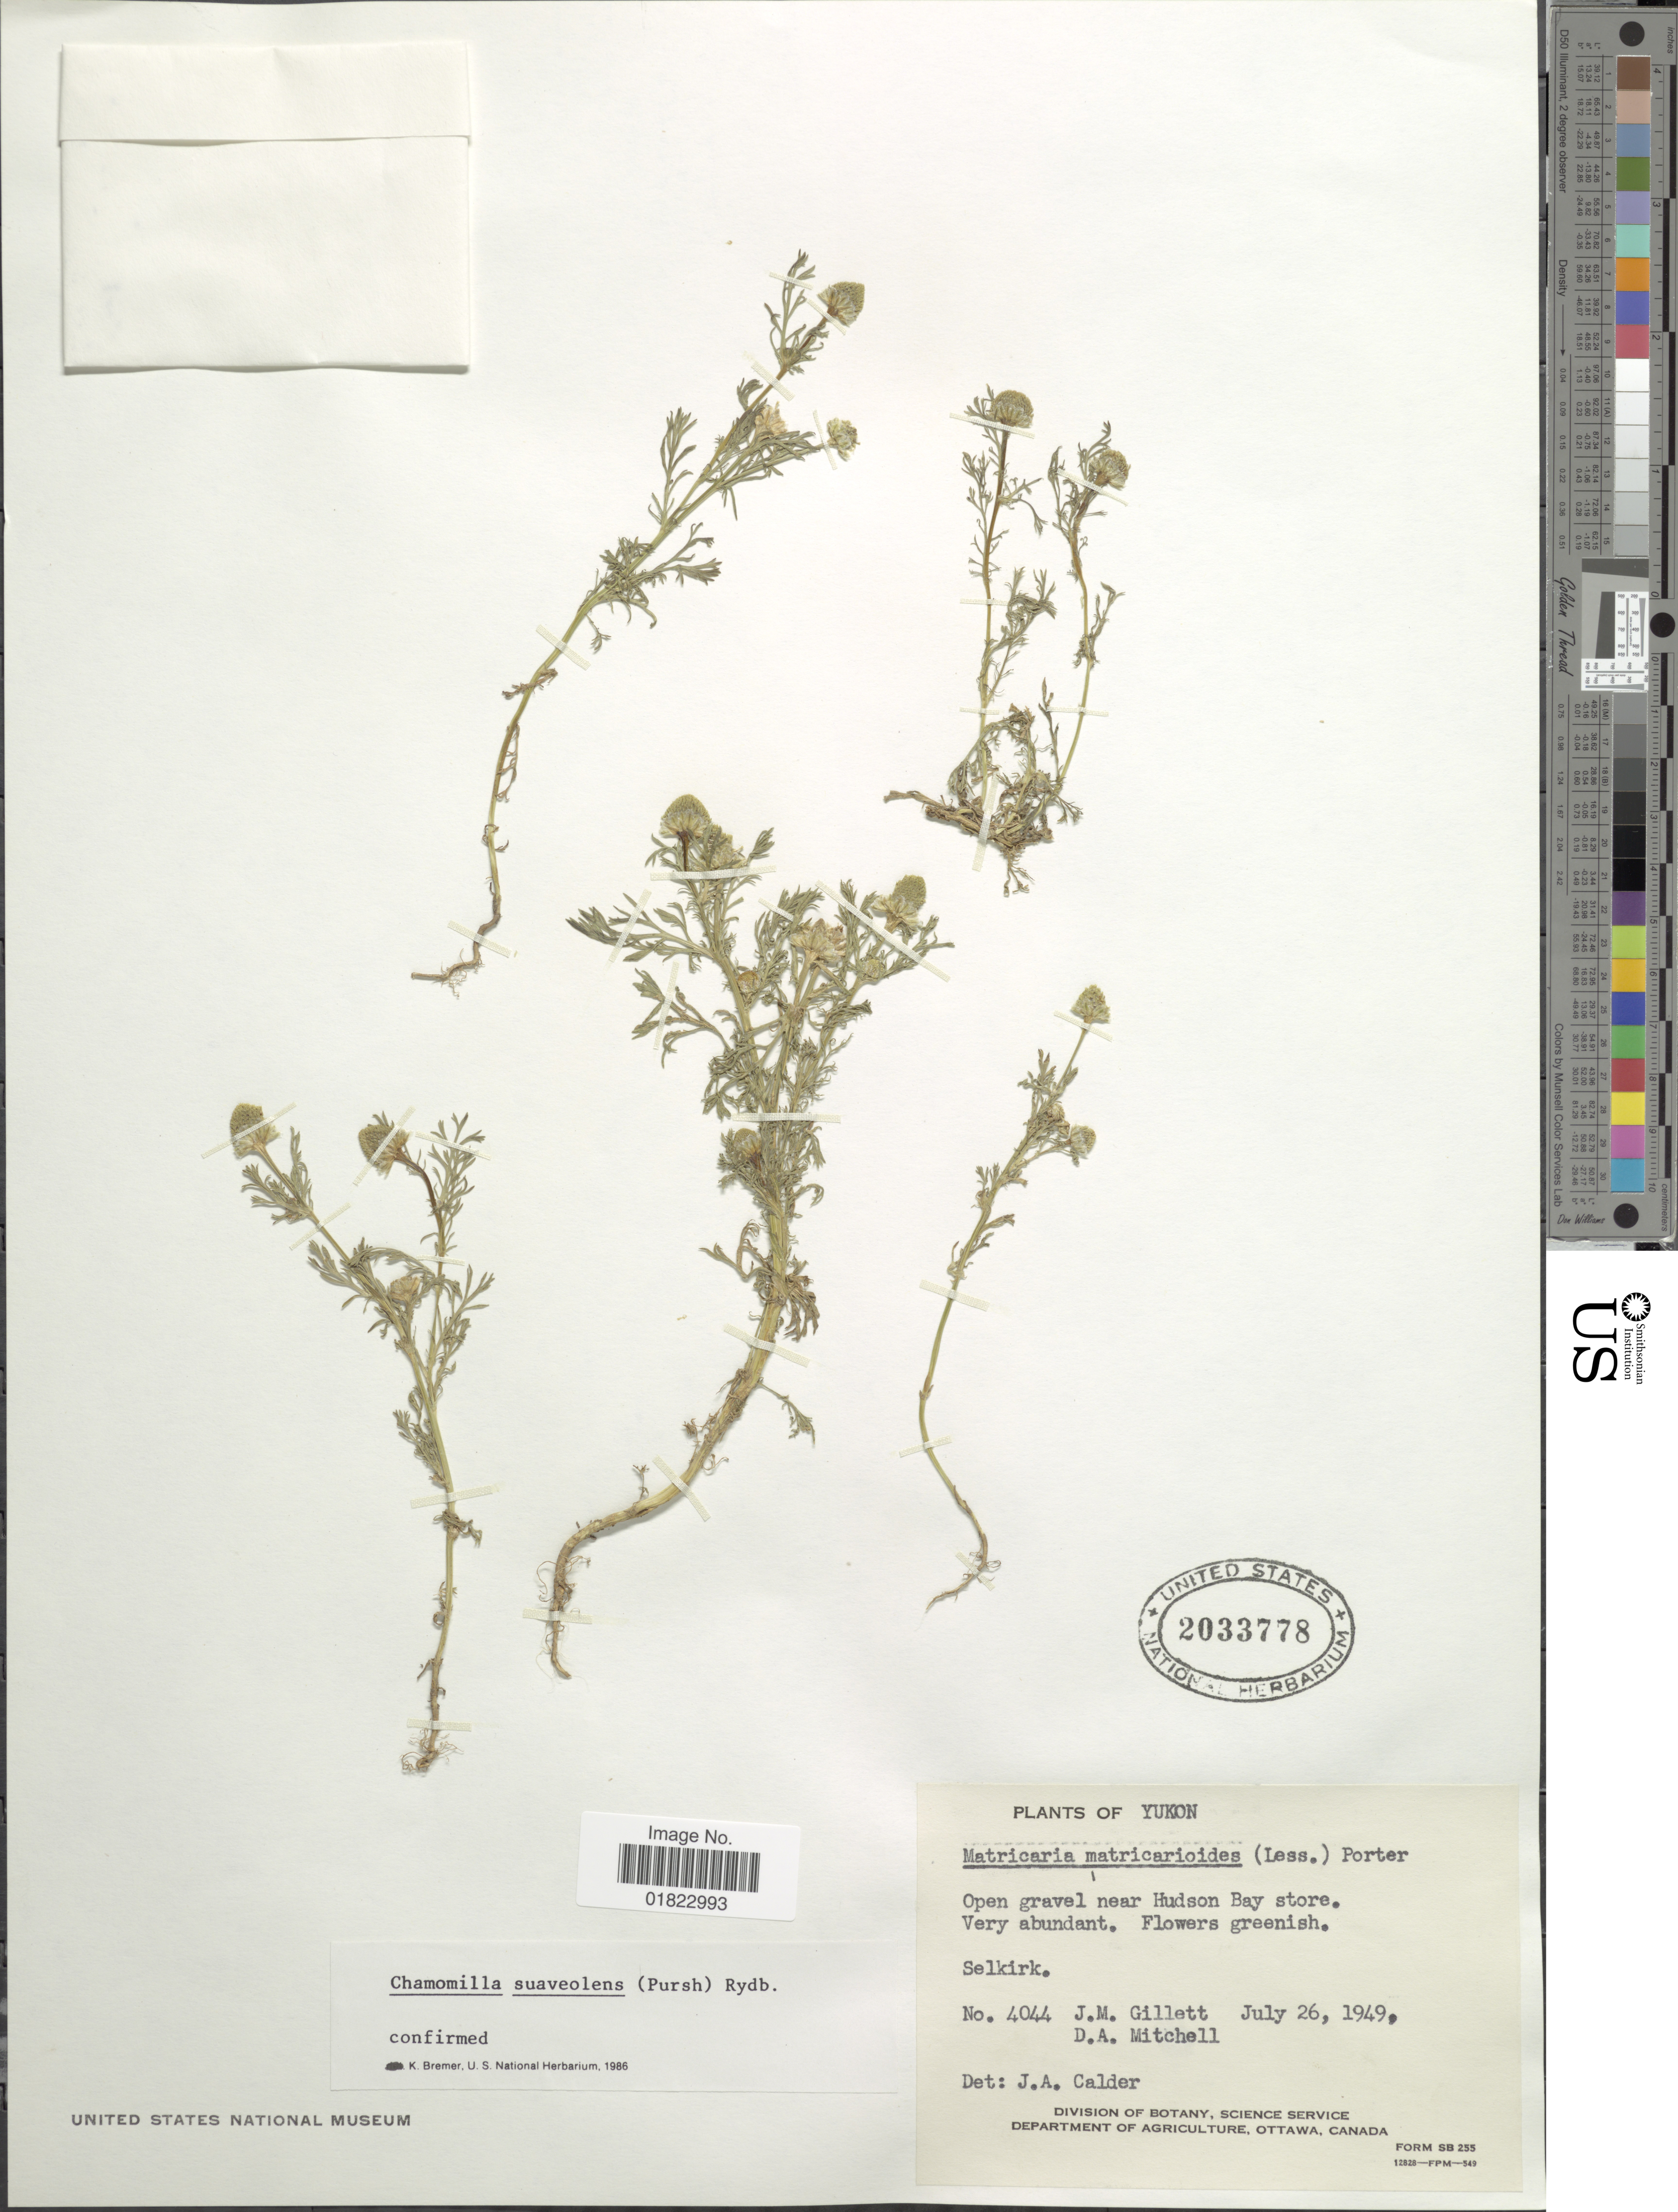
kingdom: Plantae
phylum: Tracheophyta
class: Magnoliopsida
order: Asterales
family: Asteraceae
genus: Matricaria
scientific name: Matricaria matricarioides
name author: (Less.) Porter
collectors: J. M. Gillett & D. Mitchell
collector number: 4044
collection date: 1949-07-26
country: Canada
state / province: Yukon Territory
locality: Yukon. Open gravel near Hudson Bay store, Selkirk.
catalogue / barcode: US 2033778